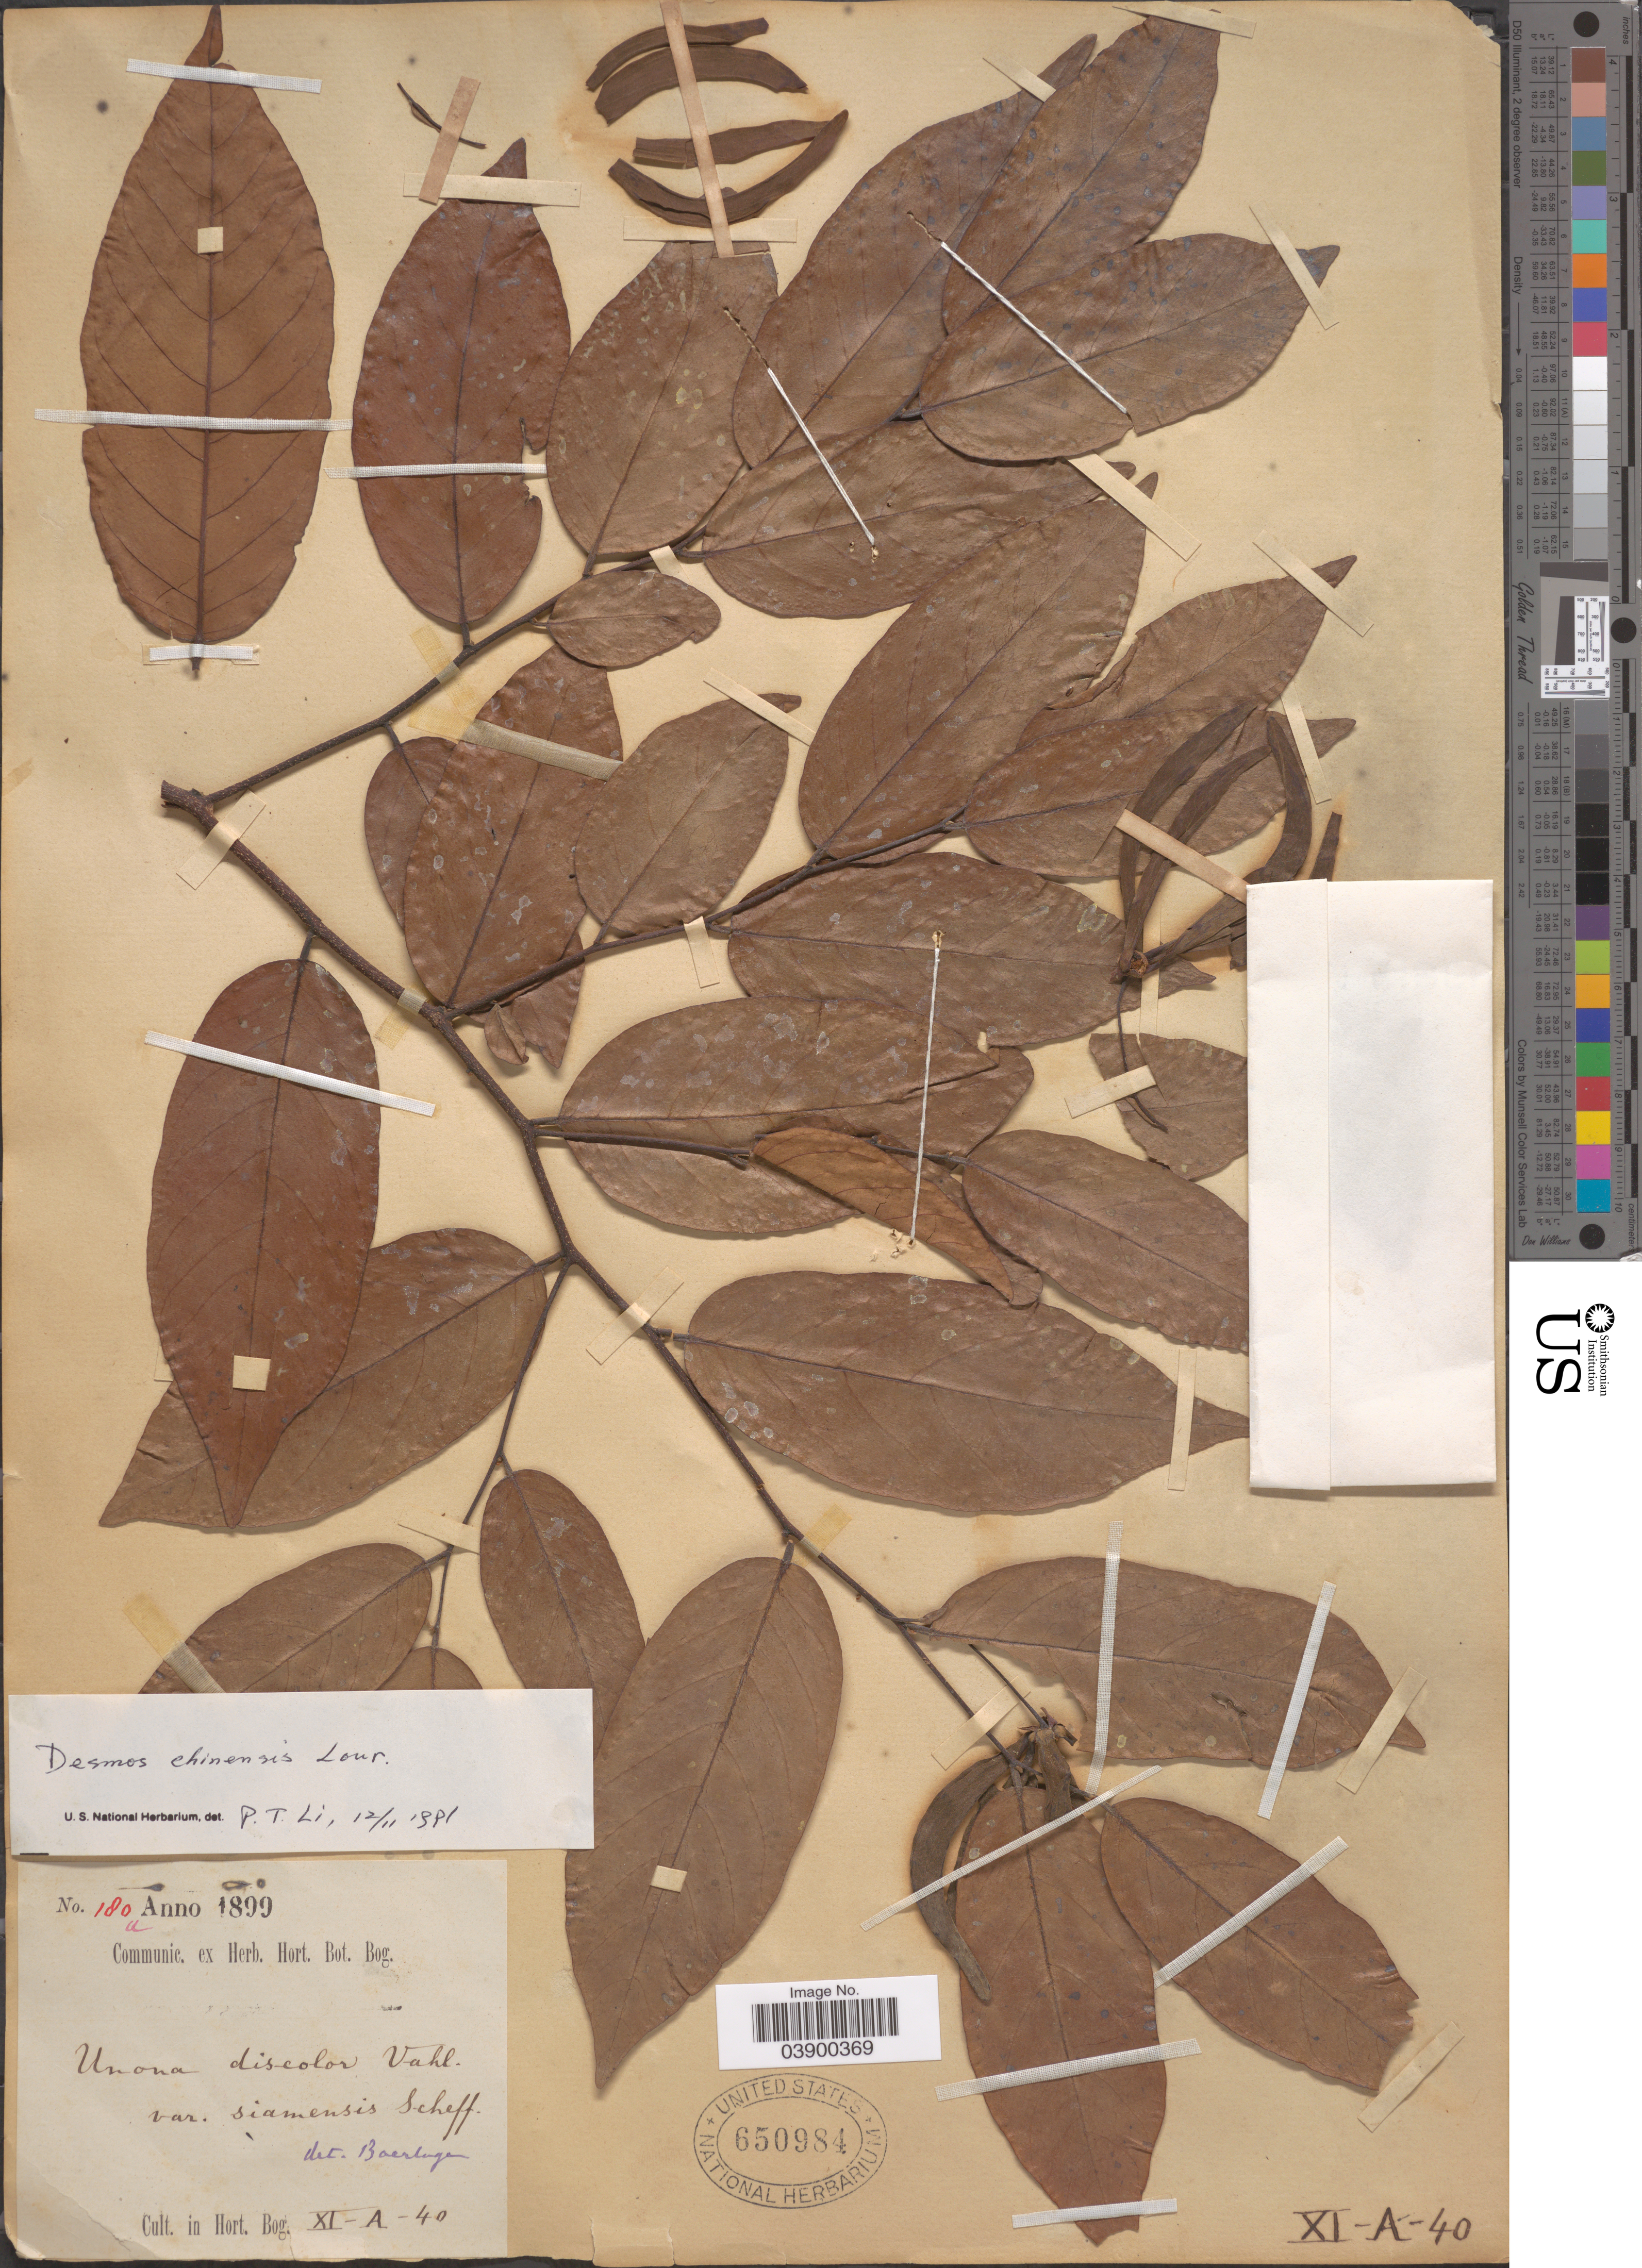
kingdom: Plantae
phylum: Tracheophyta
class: Magnoliopsida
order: Magnoliales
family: Annonaceae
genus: Desmos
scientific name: Desmos chinensis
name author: Lour.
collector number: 180a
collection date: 1899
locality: Cult. in Hort. Bog. XI-A-40.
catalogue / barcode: US 650984